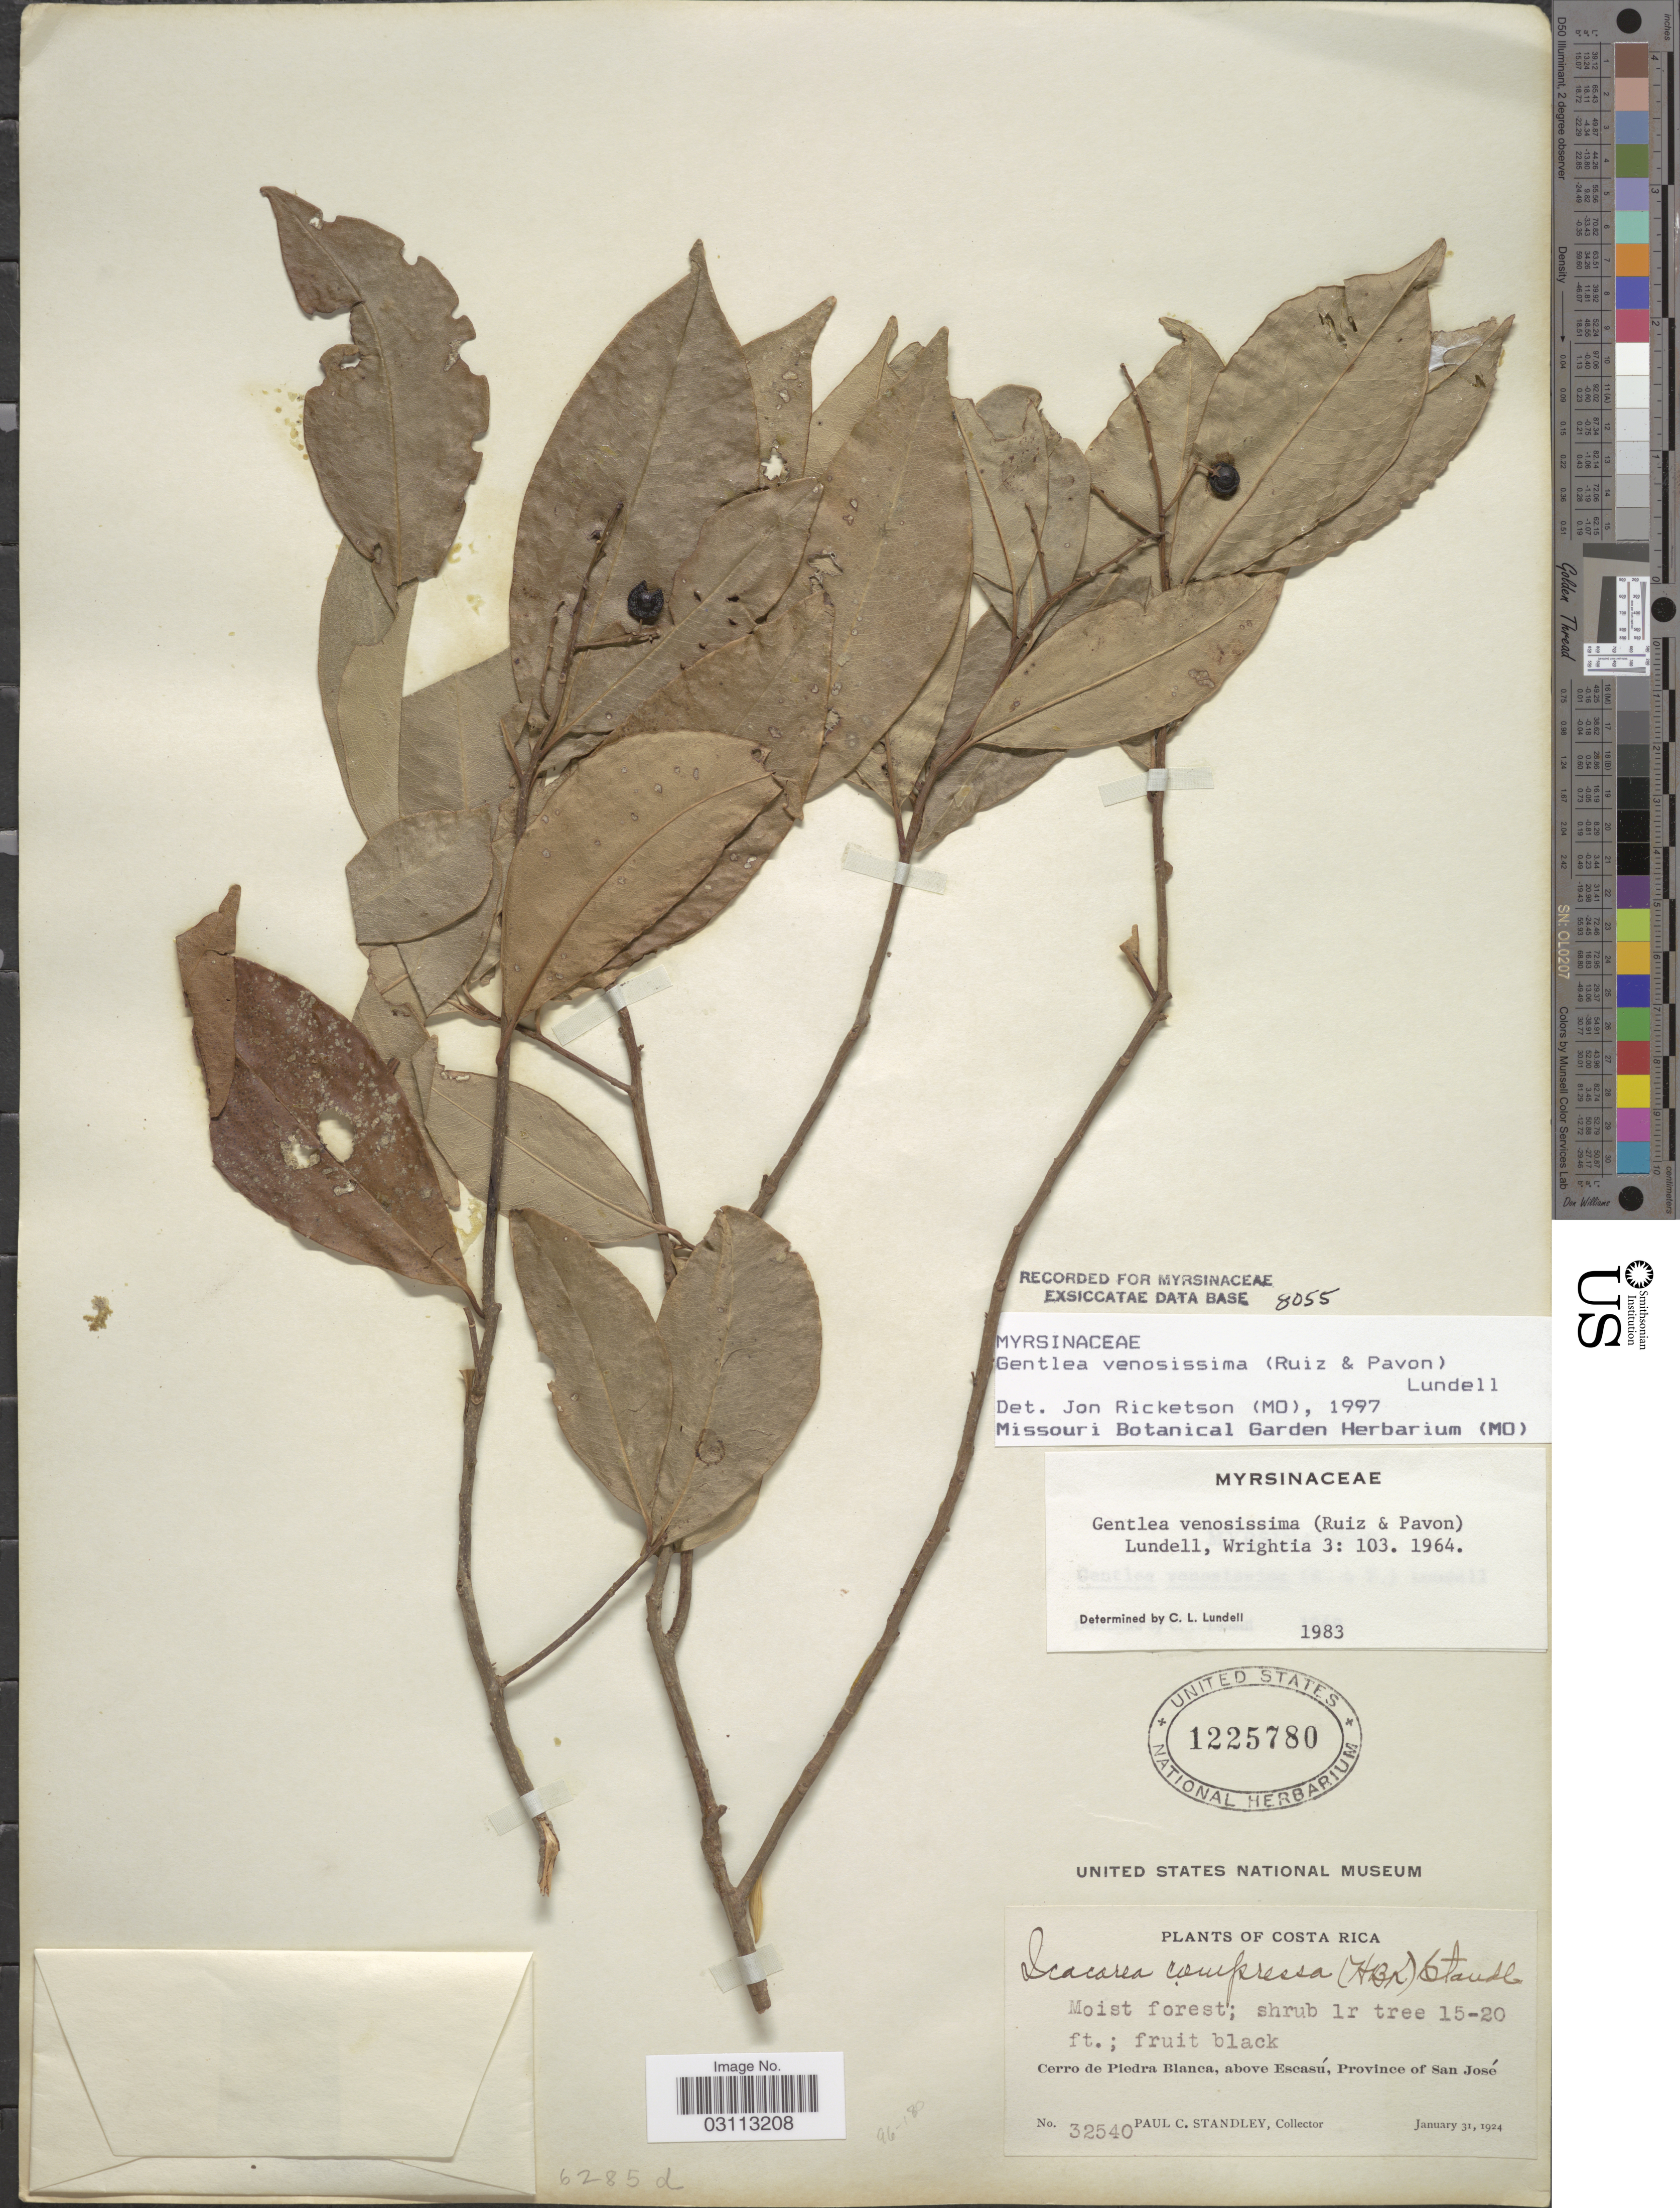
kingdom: Plantae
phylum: Tracheophyta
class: Magnoliopsida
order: Ericales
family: Primulaceae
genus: Gentlea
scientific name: Gentlea venosissima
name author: (Ruiz & Pav.) Lundell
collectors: P. C. Standley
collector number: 32540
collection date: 1924-01-31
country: Costa Rica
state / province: San José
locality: Cerro de Piedra Blanca, above Escasú, Province of San José.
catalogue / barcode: US 1225780